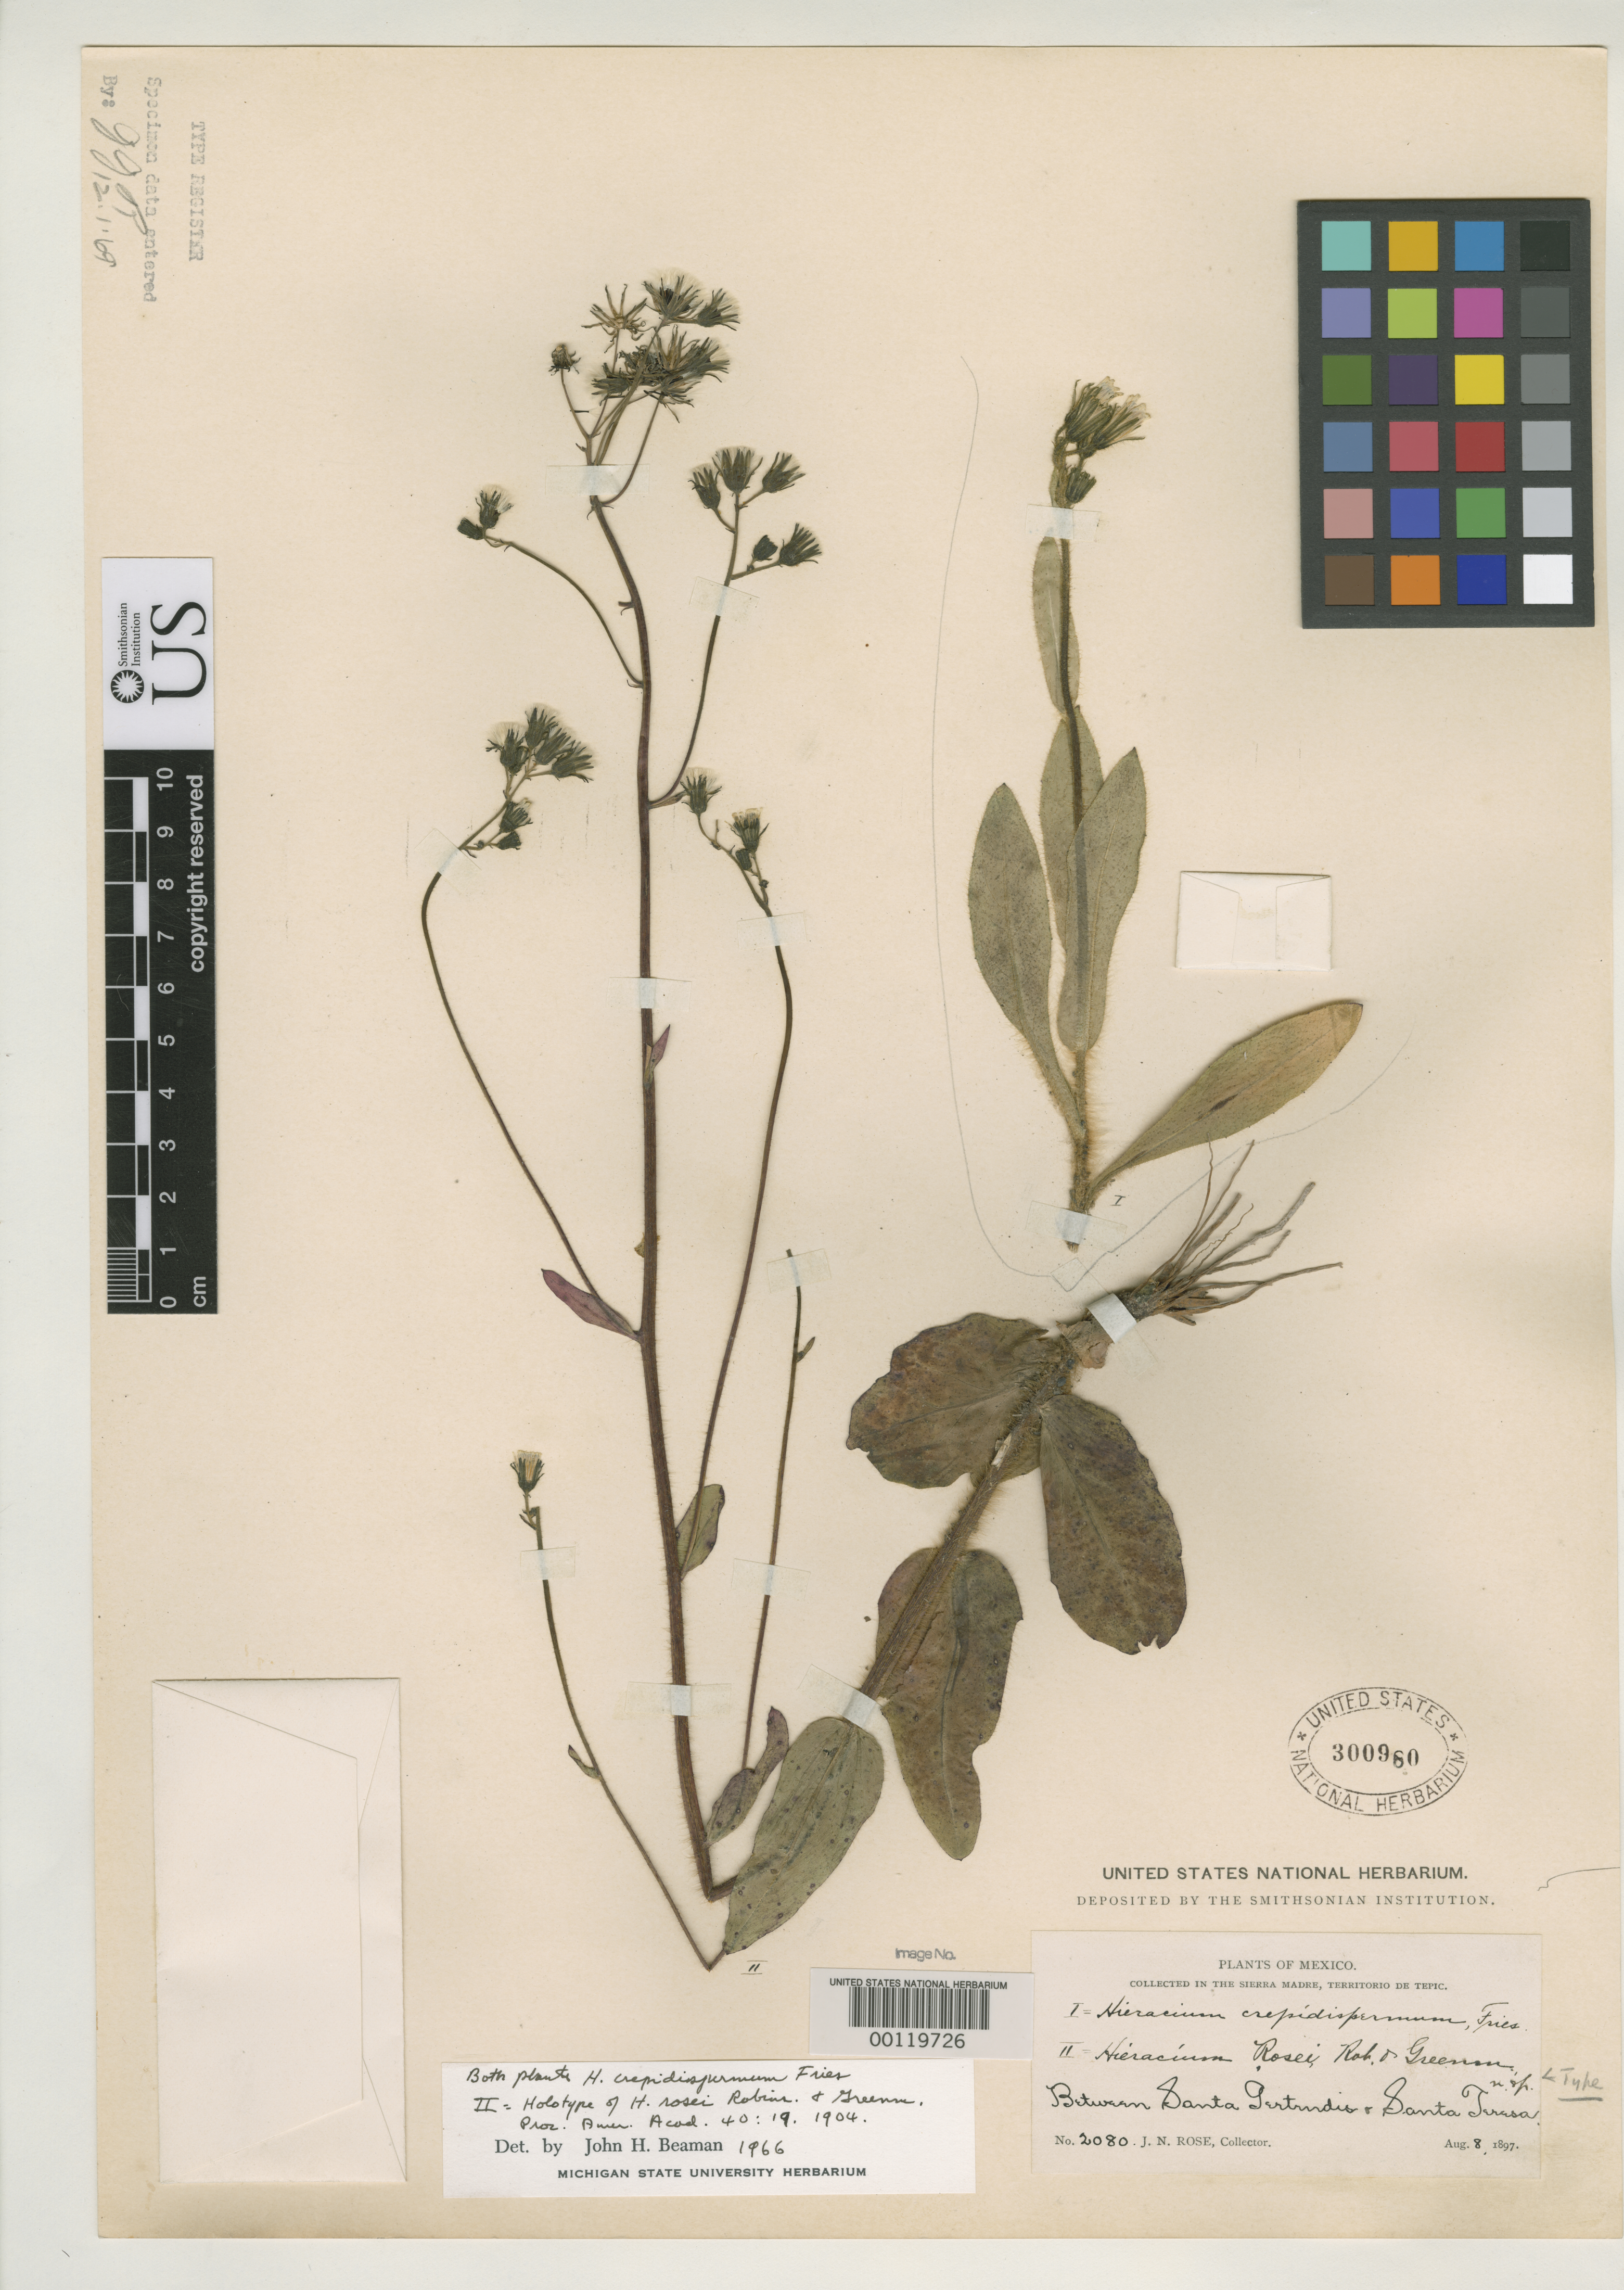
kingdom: Plantae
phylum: Tracheophyta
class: Magnoliopsida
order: Asterales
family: Asteraceae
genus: Hieracium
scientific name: Hieracium rosei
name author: B.L. Rob. & Greenm.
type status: Holotype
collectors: J. N. Rose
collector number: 2080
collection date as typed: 08 Aug 1897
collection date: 1897-08-08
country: Mexico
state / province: Nayarit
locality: Tepic, between Santa Gertrudis and Santa Teresa.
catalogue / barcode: US 300980